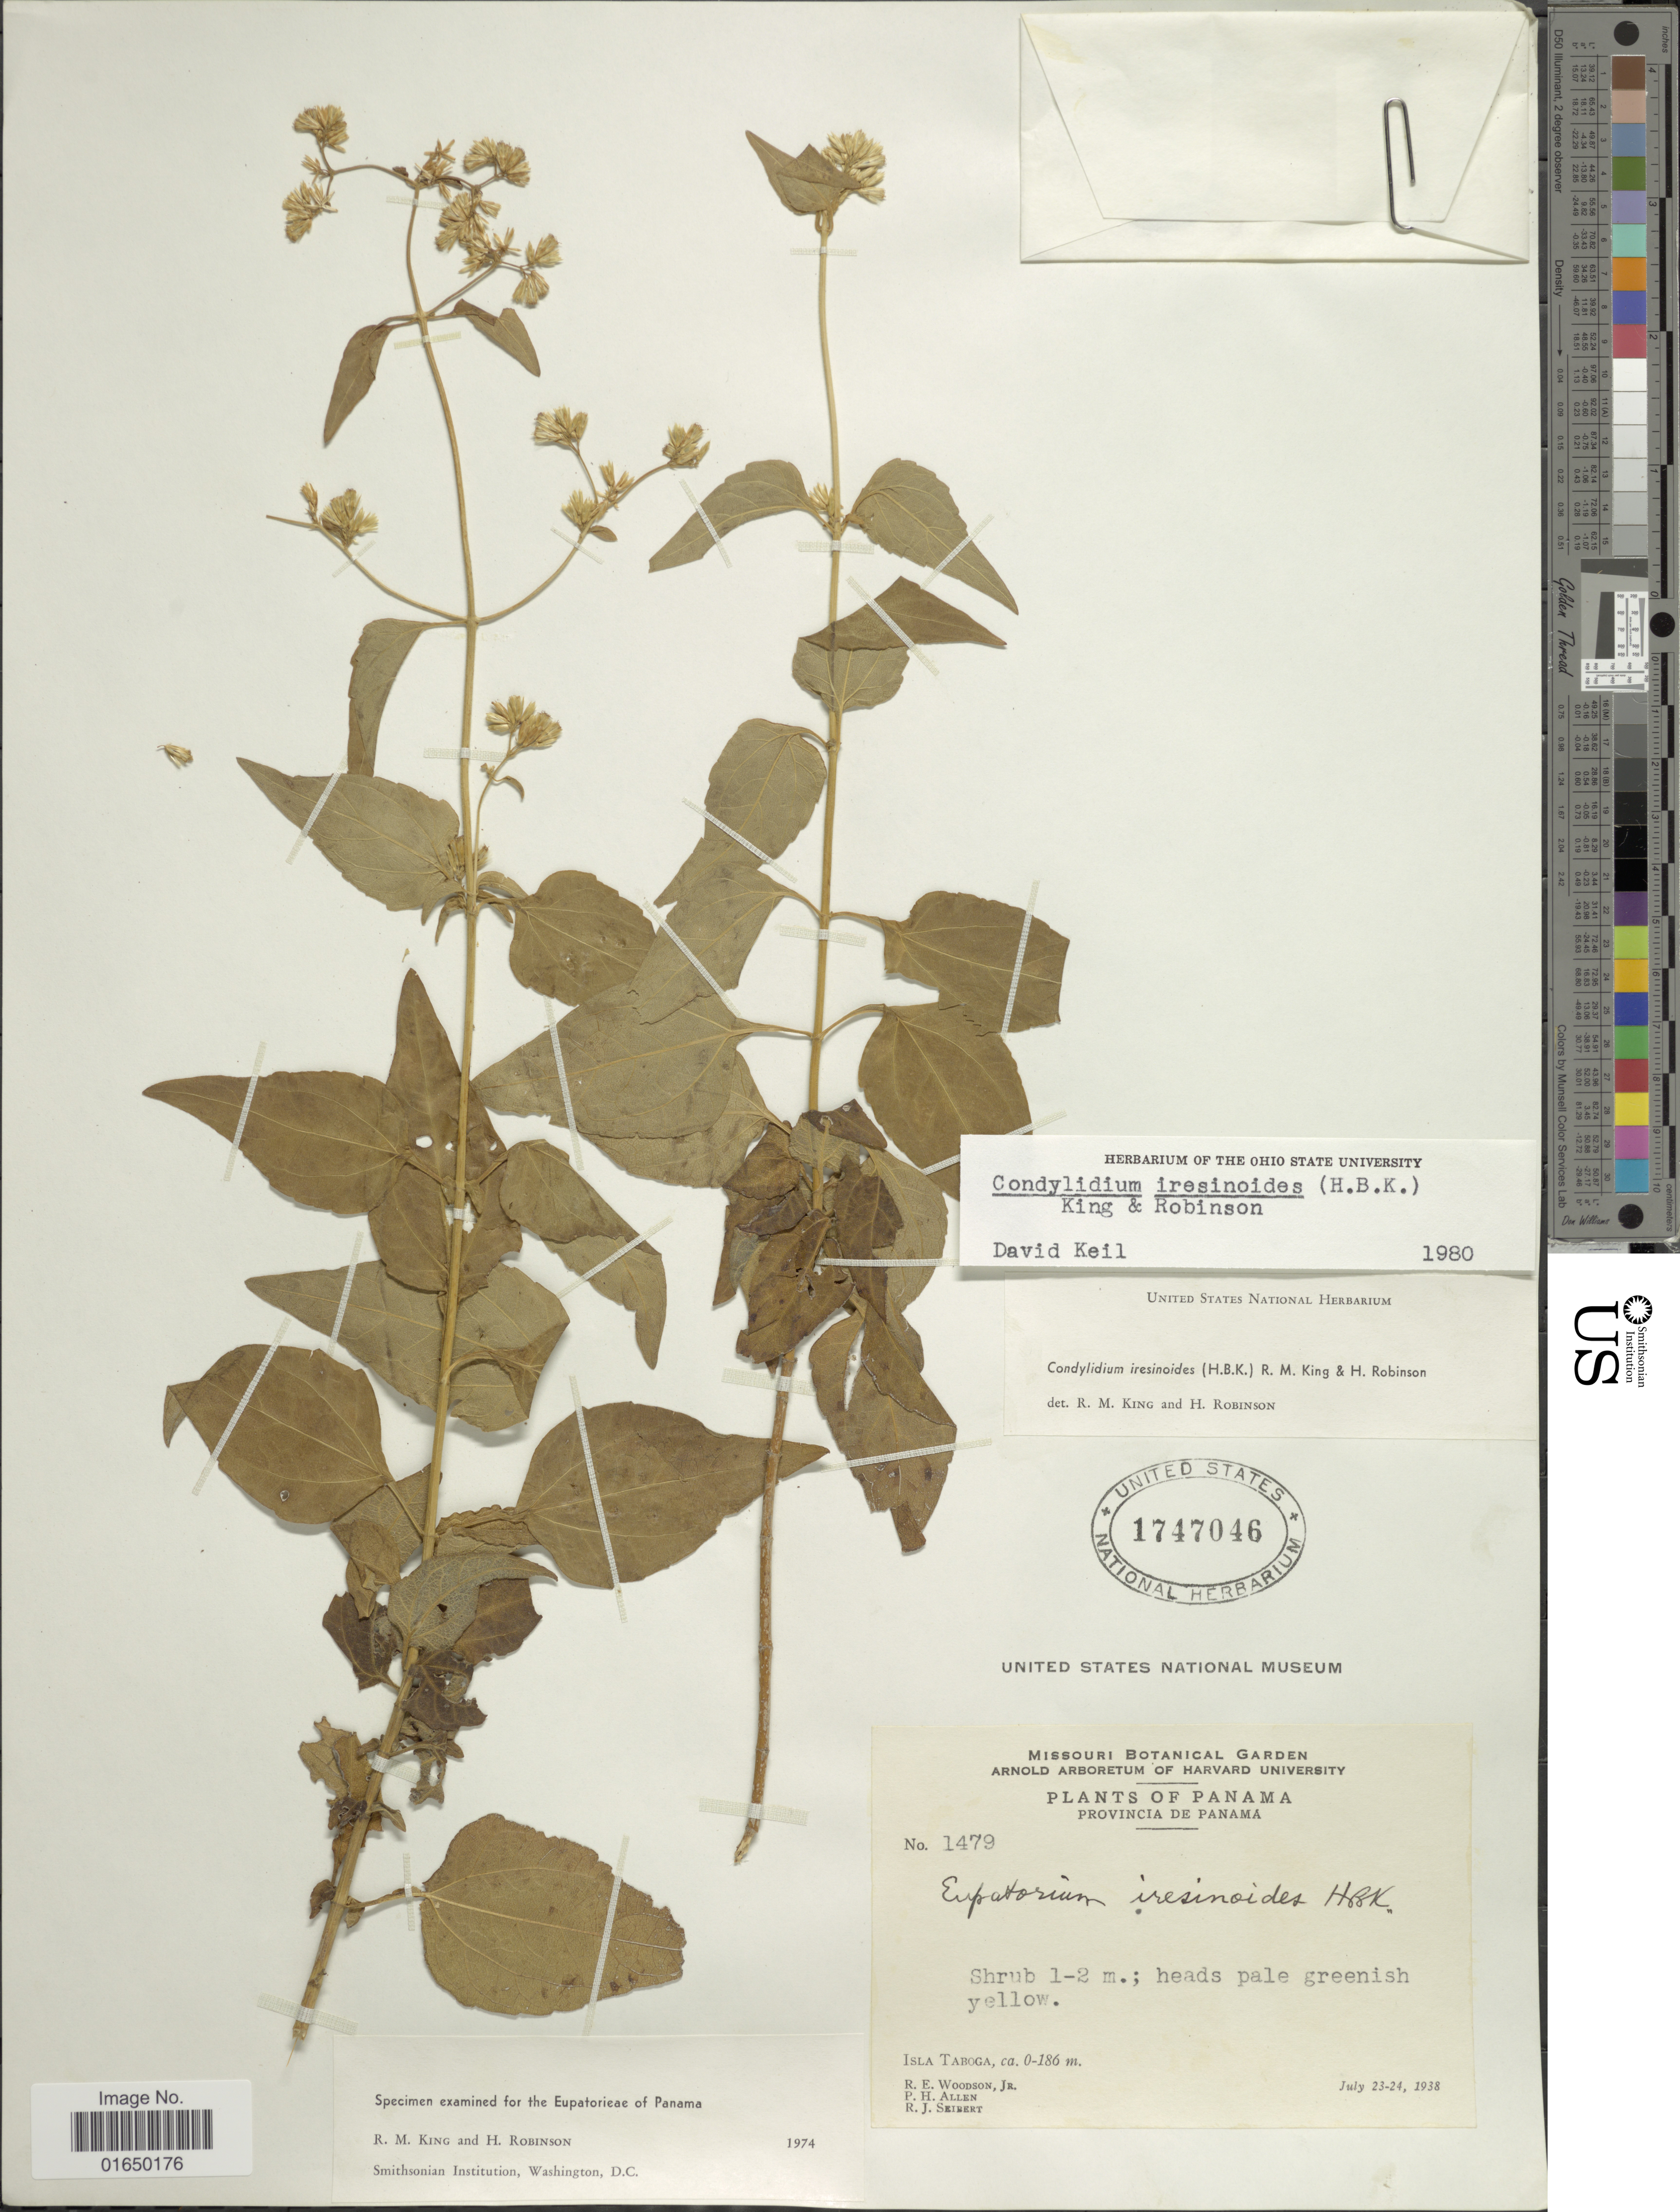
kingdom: Plantae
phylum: Tracheophyta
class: Magnoliopsida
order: Asterales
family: Asteraceae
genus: Condylidium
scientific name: Condylidium iresinoides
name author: (Kunth) R.M. King & H. Rob.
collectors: R. E. Woodson, P. H. Allen & R. J. Seibert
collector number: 1479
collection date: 1938-07-23/1938-07-24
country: Panama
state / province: Panamá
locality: Isla Taboga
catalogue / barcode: US 1747046